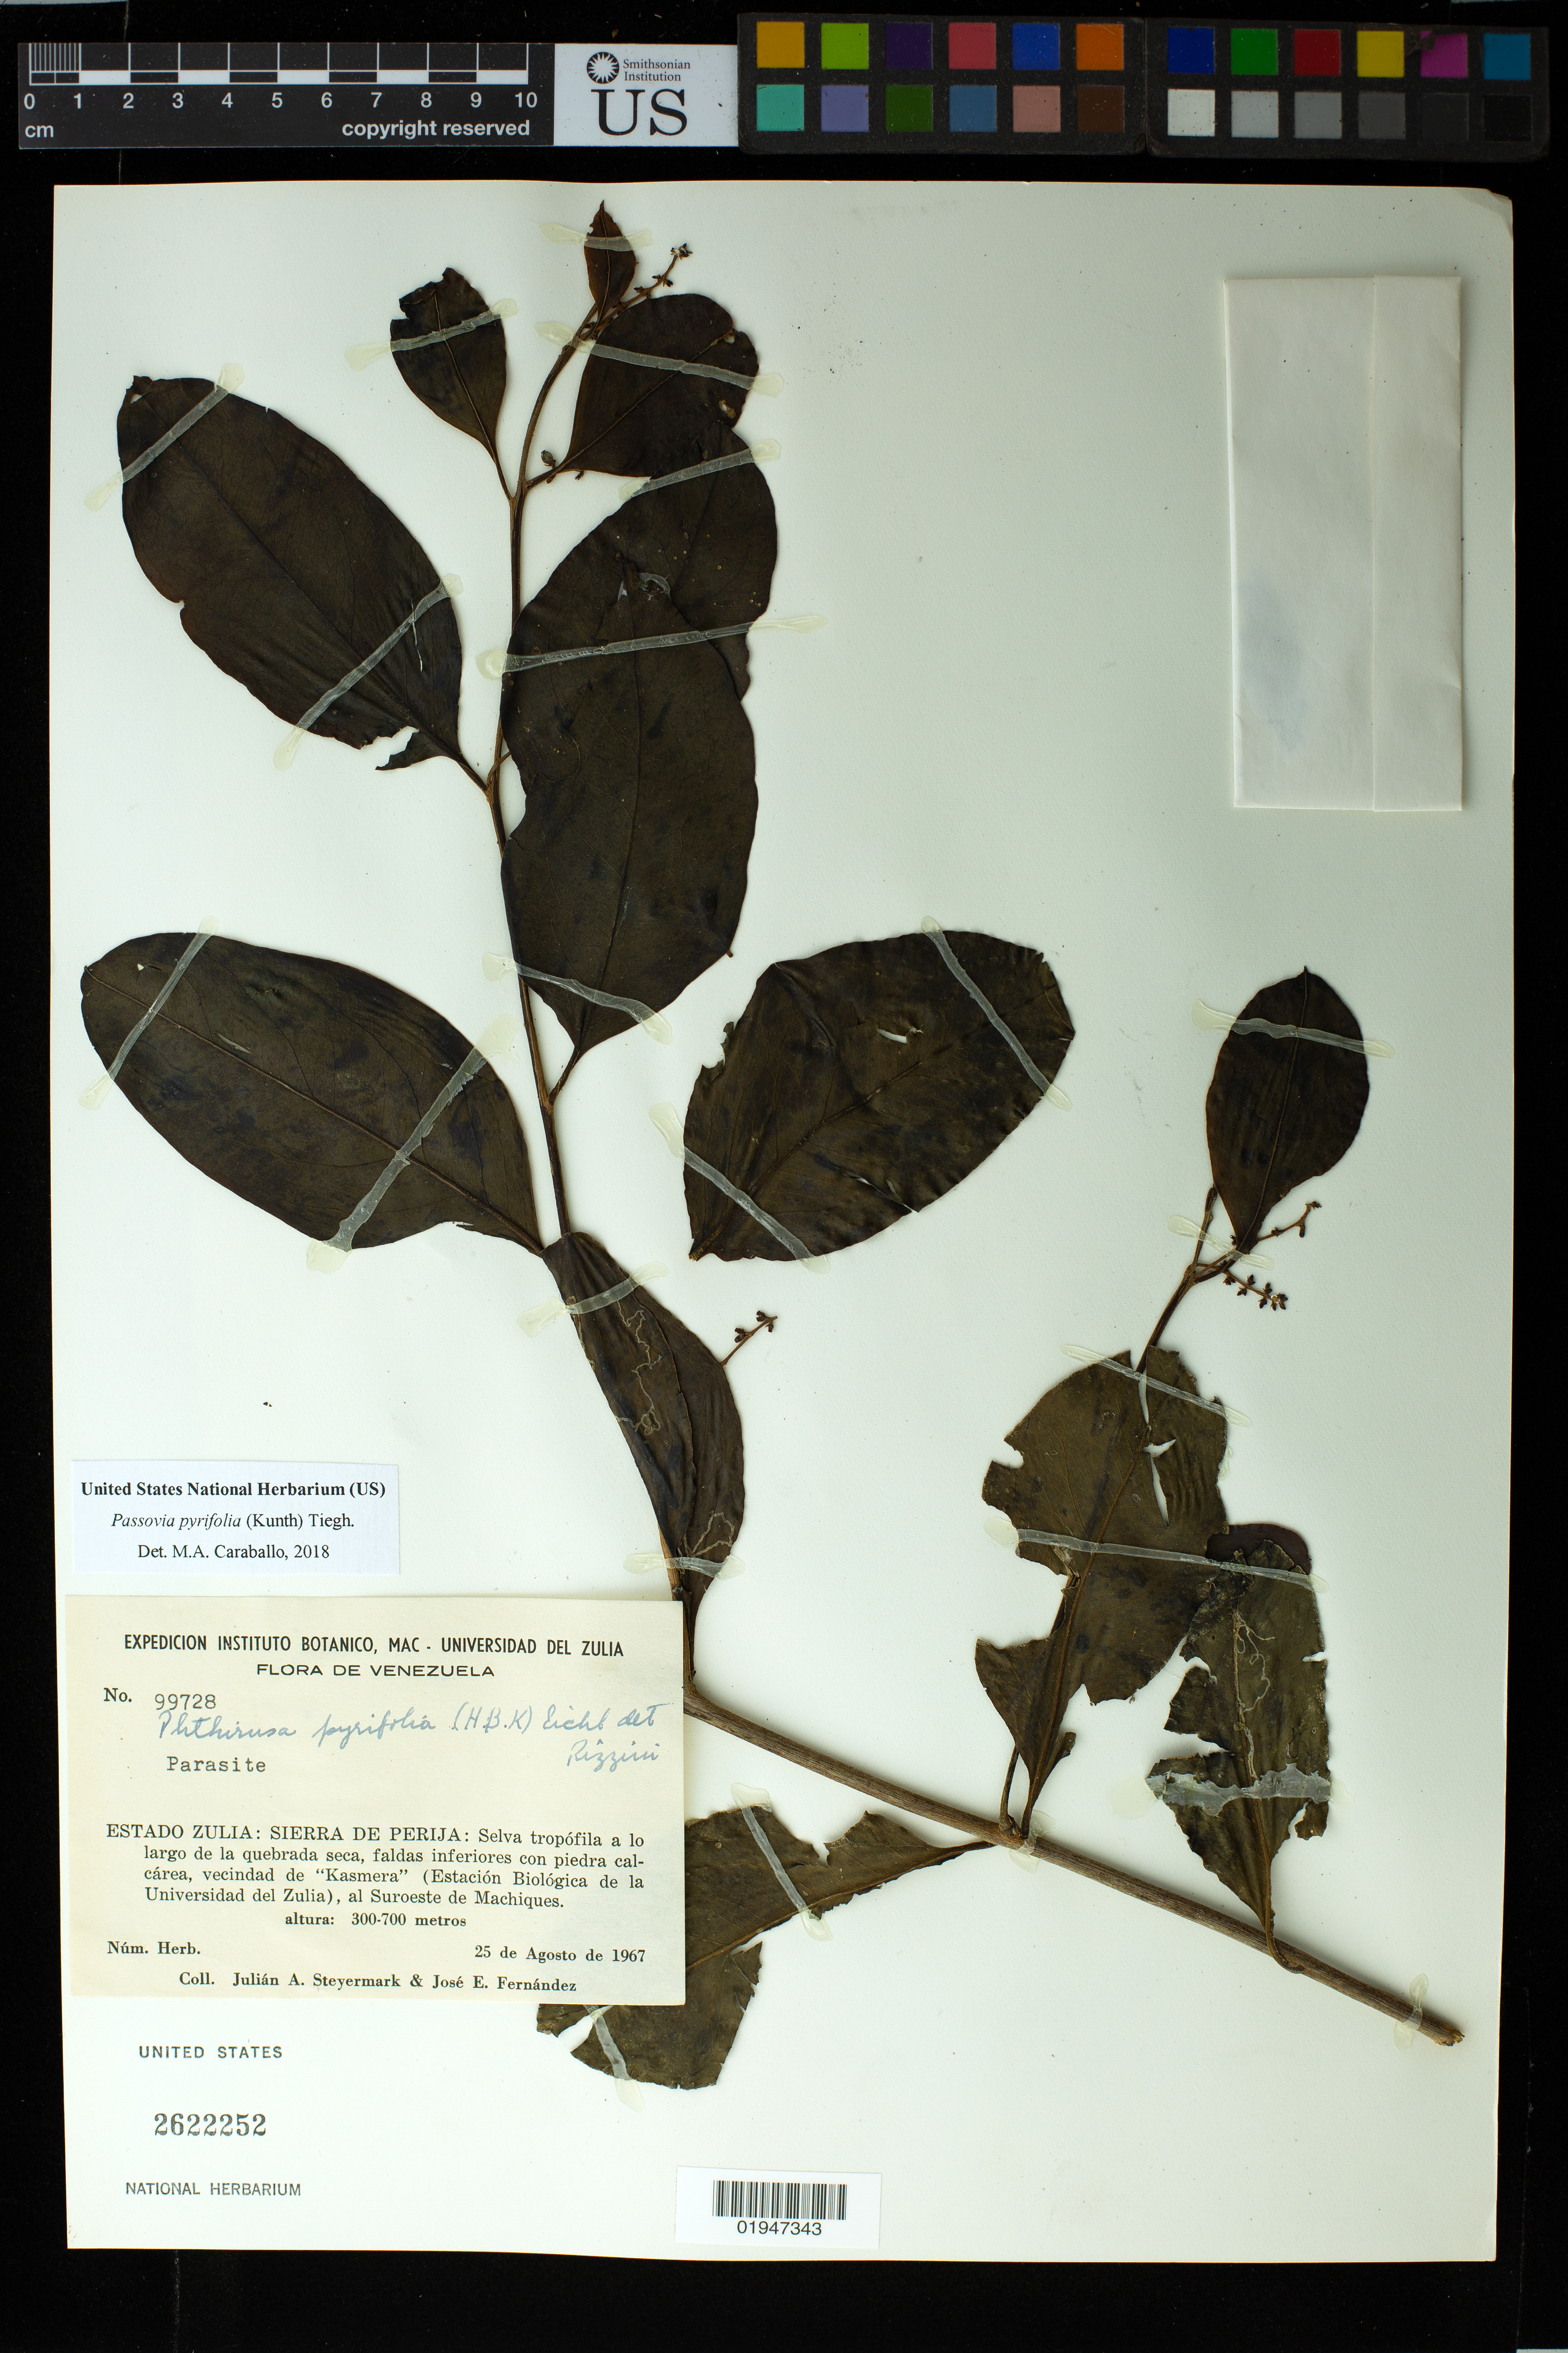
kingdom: Plantae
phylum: Tracheophyta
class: Magnoliopsida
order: Santalales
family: Loranthaceae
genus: Passovia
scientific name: Passovia pyrifolia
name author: (Kunth) Tiegh.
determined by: Caraballo-Ortiz, Marcos A., (MISS), University of Mississippi (UNITED STATES)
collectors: J. Steyermark & M. Rabe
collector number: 99728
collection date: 1967-08-25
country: Venezuela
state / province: Zulia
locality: Sierra de Perija; vecindad de "kasmera" (Estación Biológica de la Universidad del Zulia), suroeste de Machiques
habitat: Selva tropófila a lo largo de la quebrada seca, faldas inferiores con piedra calcárea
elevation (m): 300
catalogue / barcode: US 2622252